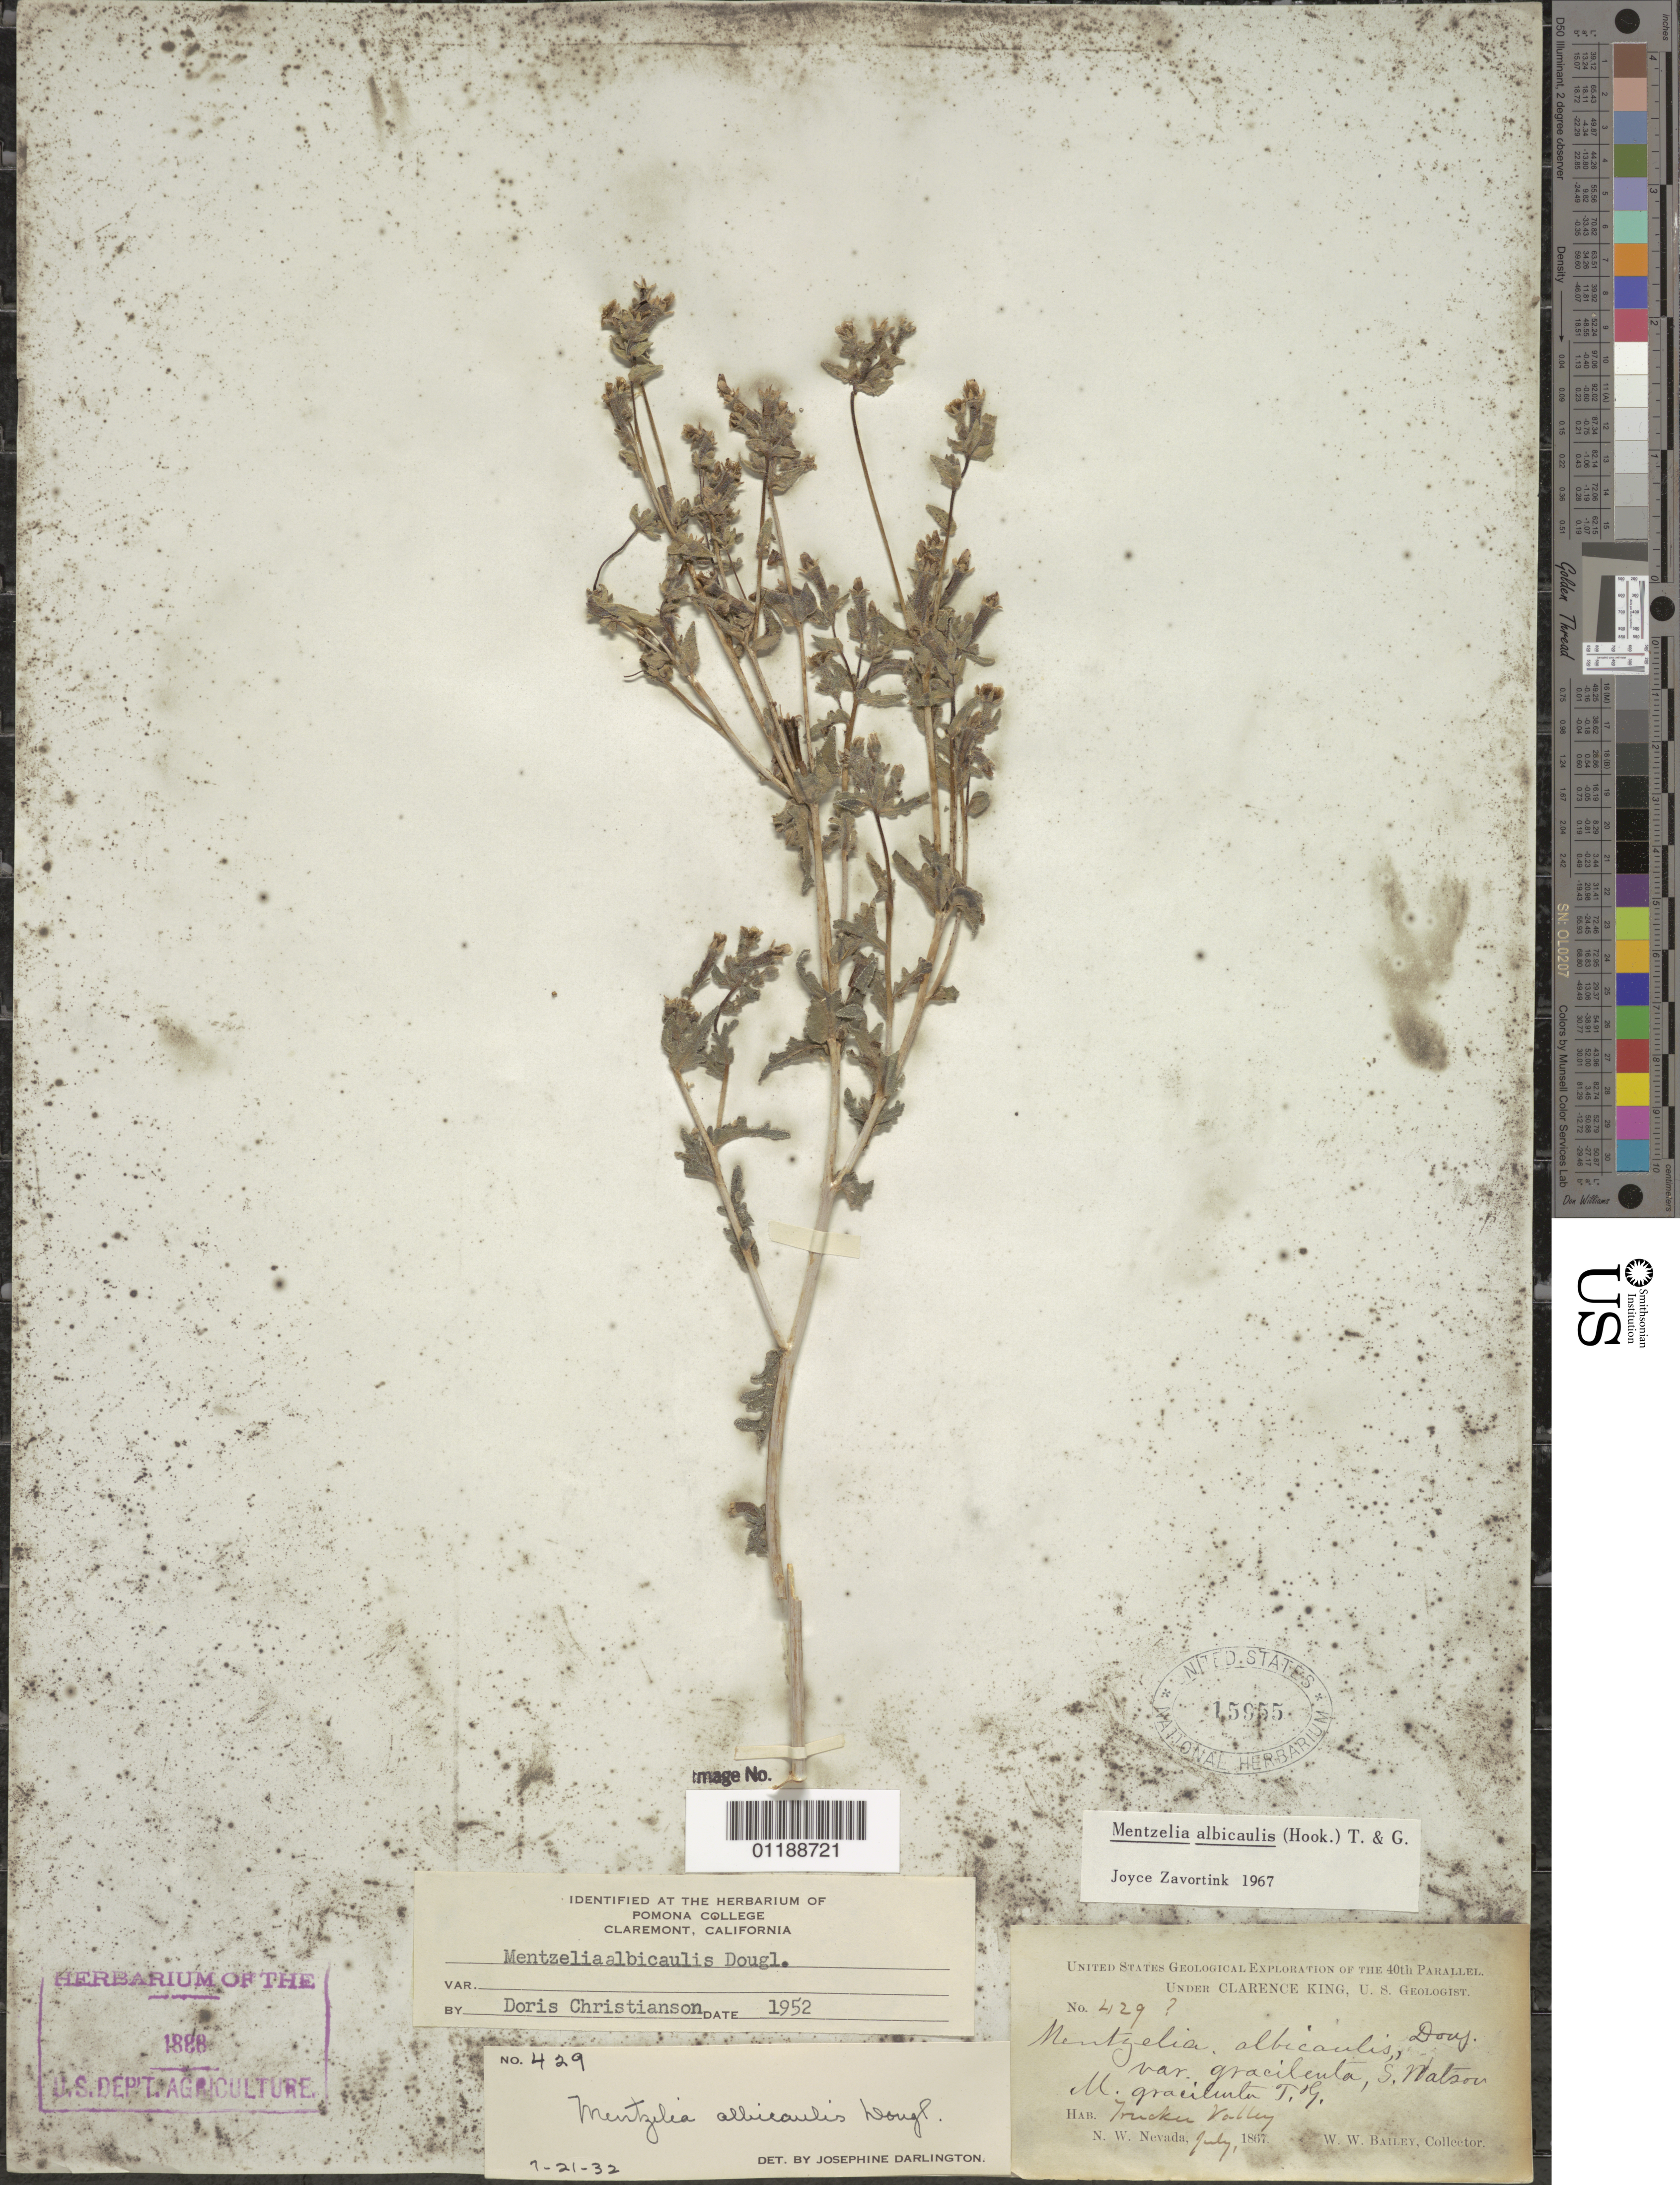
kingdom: Plantae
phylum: Tracheophyta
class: Magnoliopsida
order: Cornales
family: Loasaceae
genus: Mentzelia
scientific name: Mentzelia albicaulis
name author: (Douglas ex Hook.) Douglas ex Torr. & A. Gray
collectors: W. W. Bailey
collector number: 429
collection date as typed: Jul 1867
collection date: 1867-07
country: United States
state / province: Nevada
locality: Truckee Valley, N.W.Nevada.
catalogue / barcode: US 15955